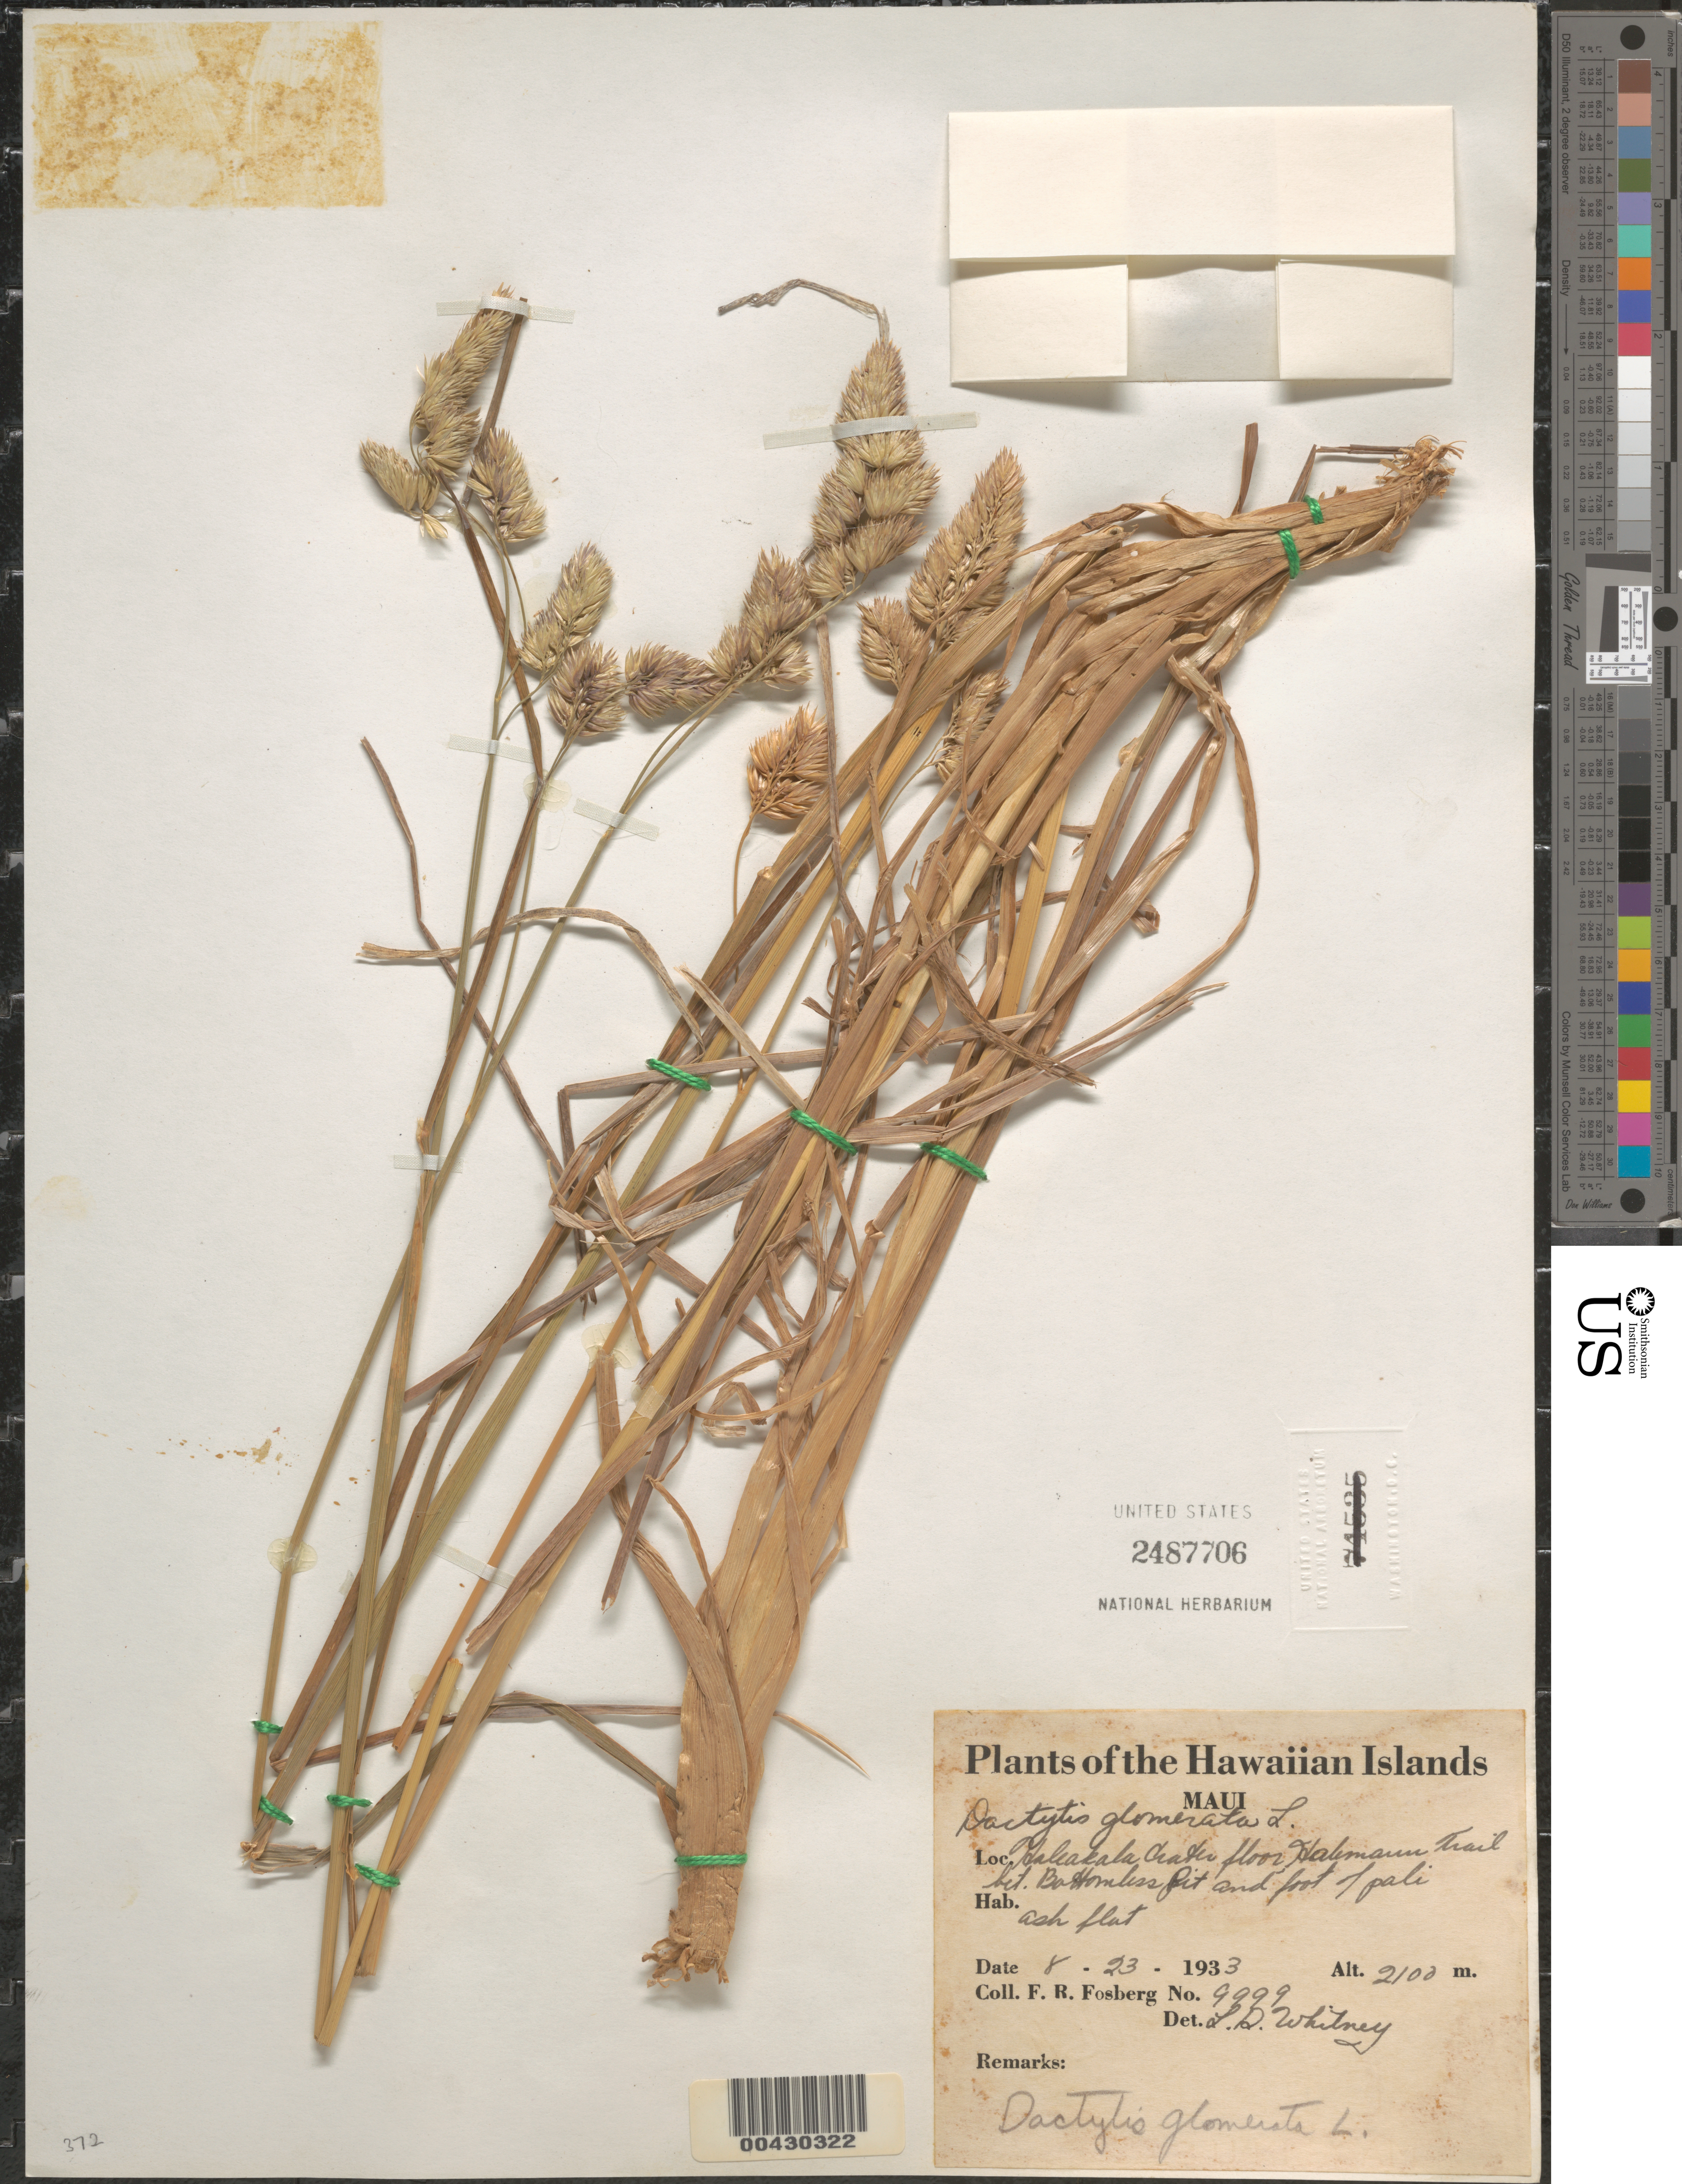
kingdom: Plantae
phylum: Tracheophyta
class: Liliopsida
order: Poales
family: Poaceae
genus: Dactylis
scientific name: Dactylis glomerata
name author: L.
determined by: Whitney, L. D.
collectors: F. R. Fosberg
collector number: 9999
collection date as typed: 23 Aug 1933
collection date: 1933-08-23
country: United States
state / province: Hawaii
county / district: Maui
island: Maui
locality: Haleakala Crater floor, Halemanu Trail bet. Bottomless Pit and foot of pali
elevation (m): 2100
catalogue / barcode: US 2487706